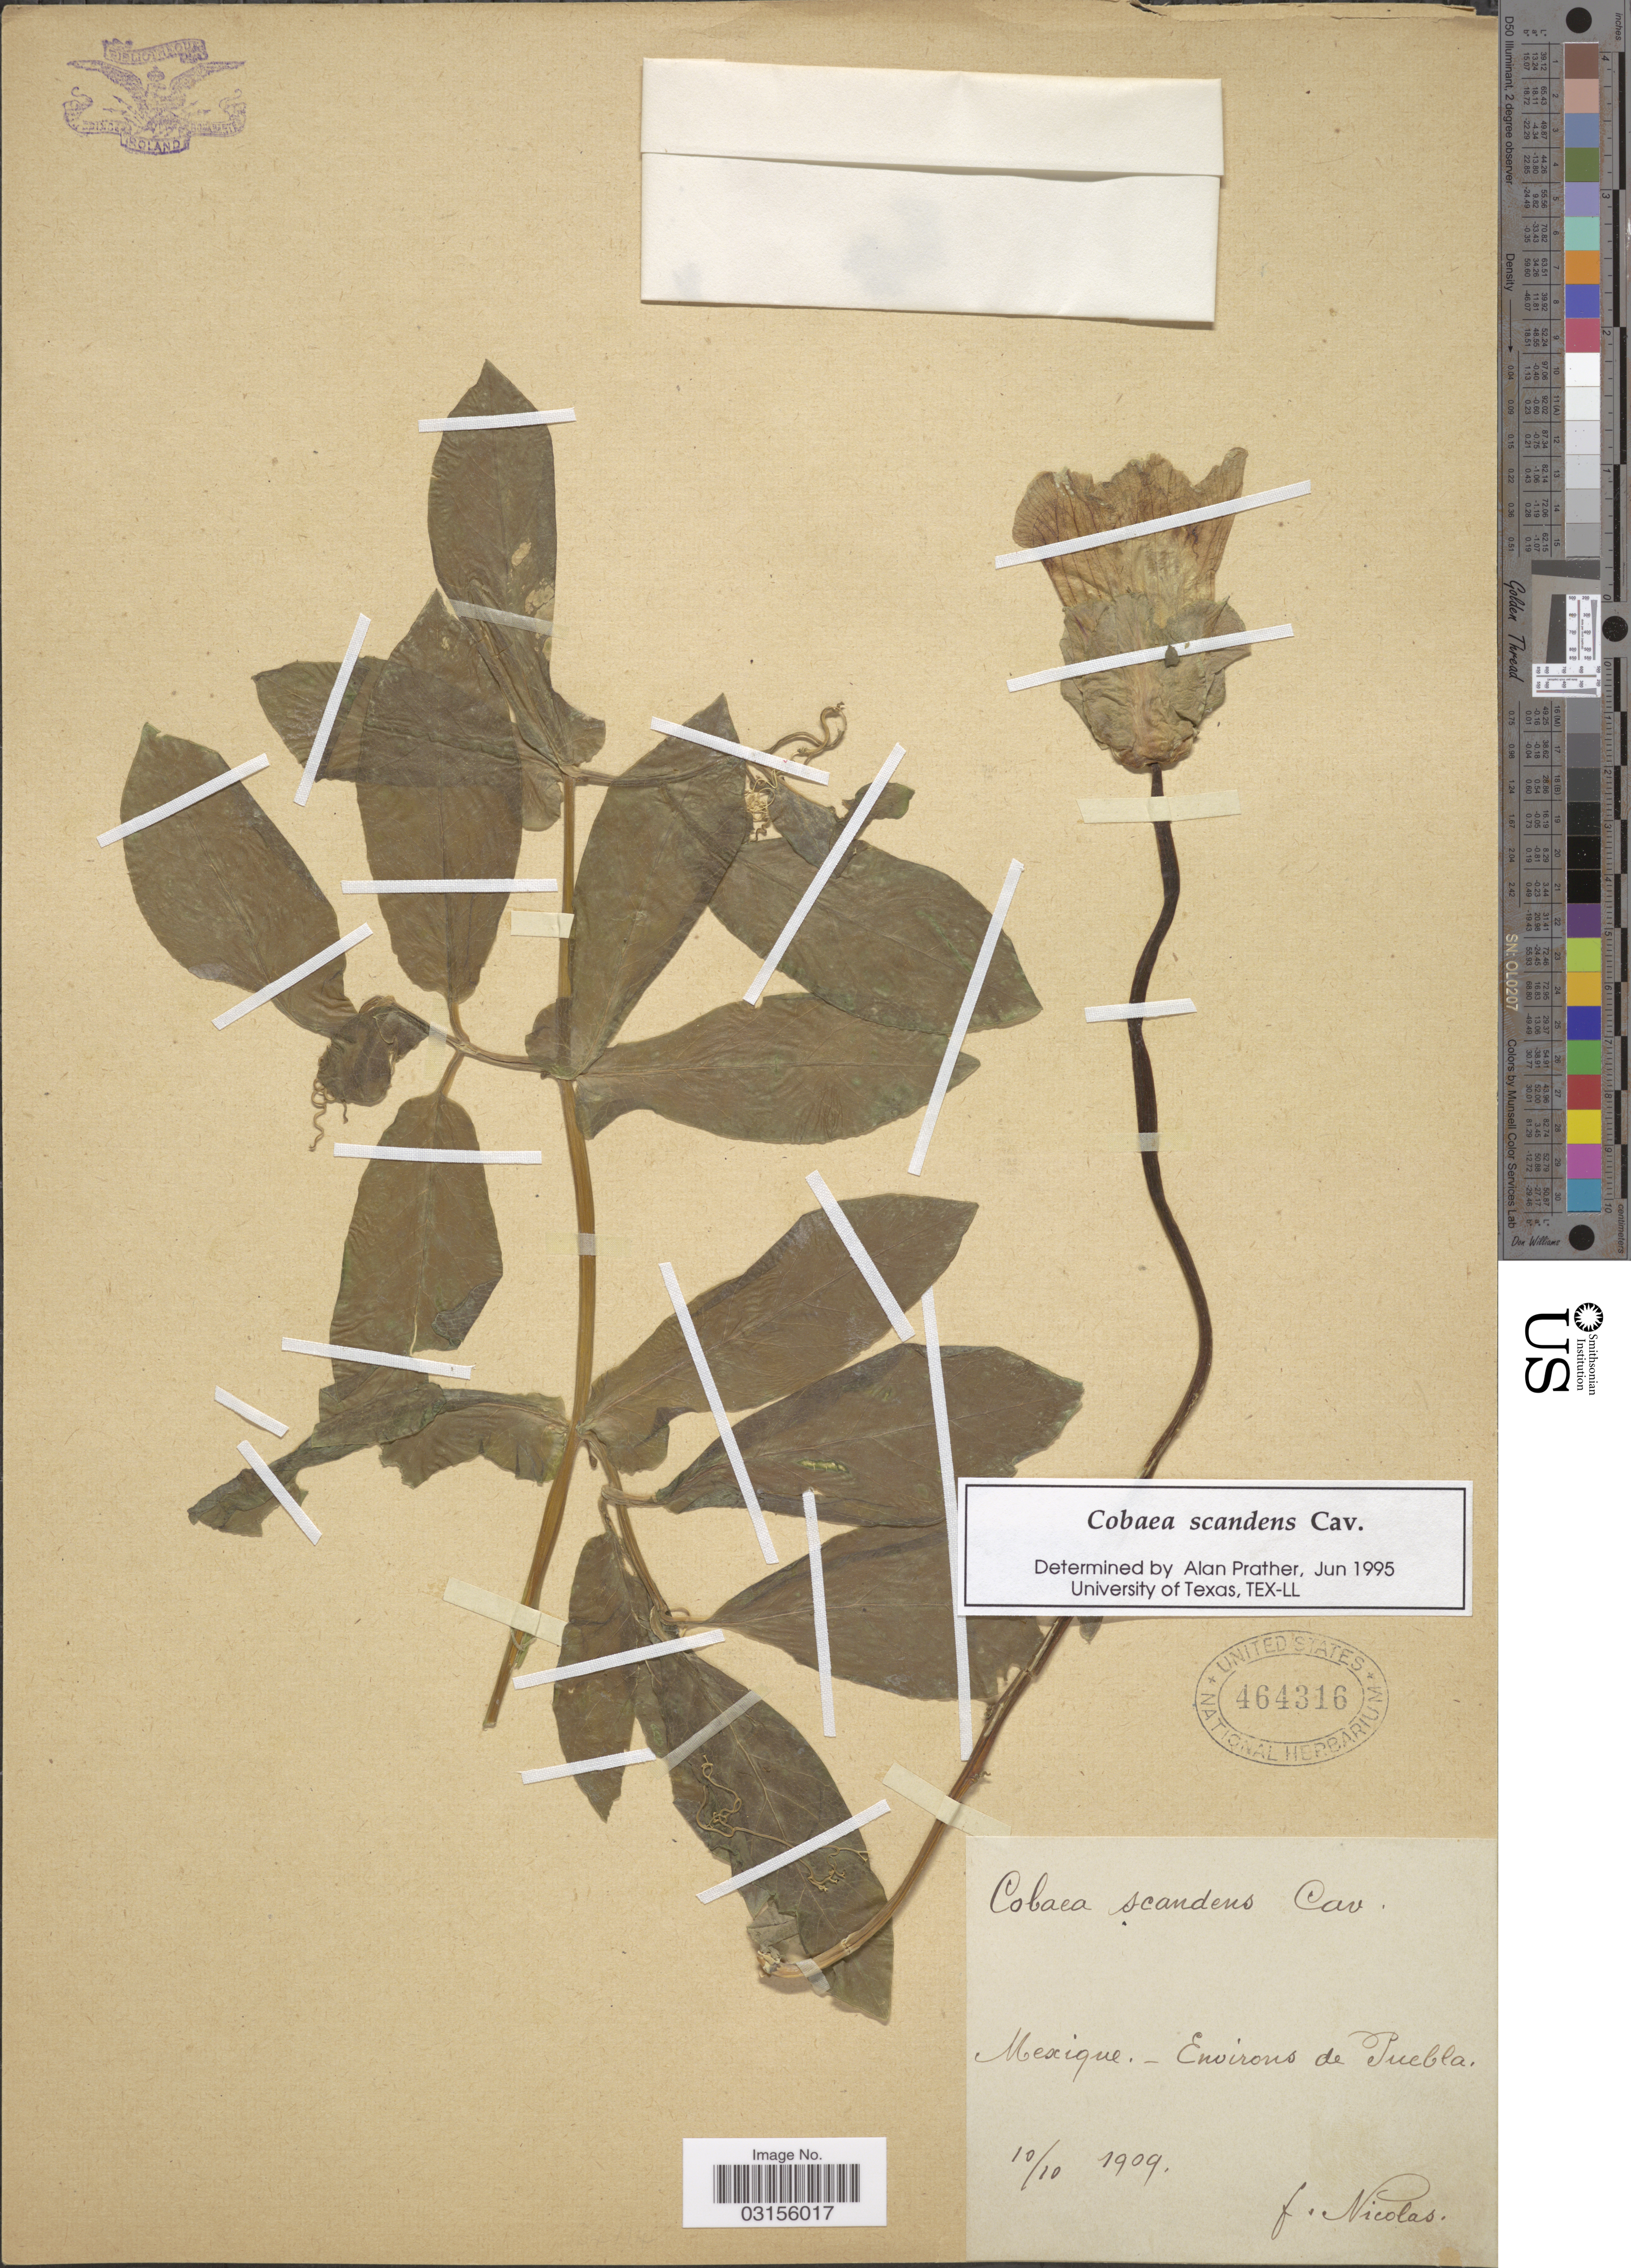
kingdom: Plantae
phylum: Tracheophyta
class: Magnoliopsida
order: Ericales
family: Polemoniaceae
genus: Cobaea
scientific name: Cobaea scandens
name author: Cav.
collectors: F. Nicolas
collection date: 1909-10-10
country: Mexico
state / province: Puebla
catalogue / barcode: US 464316